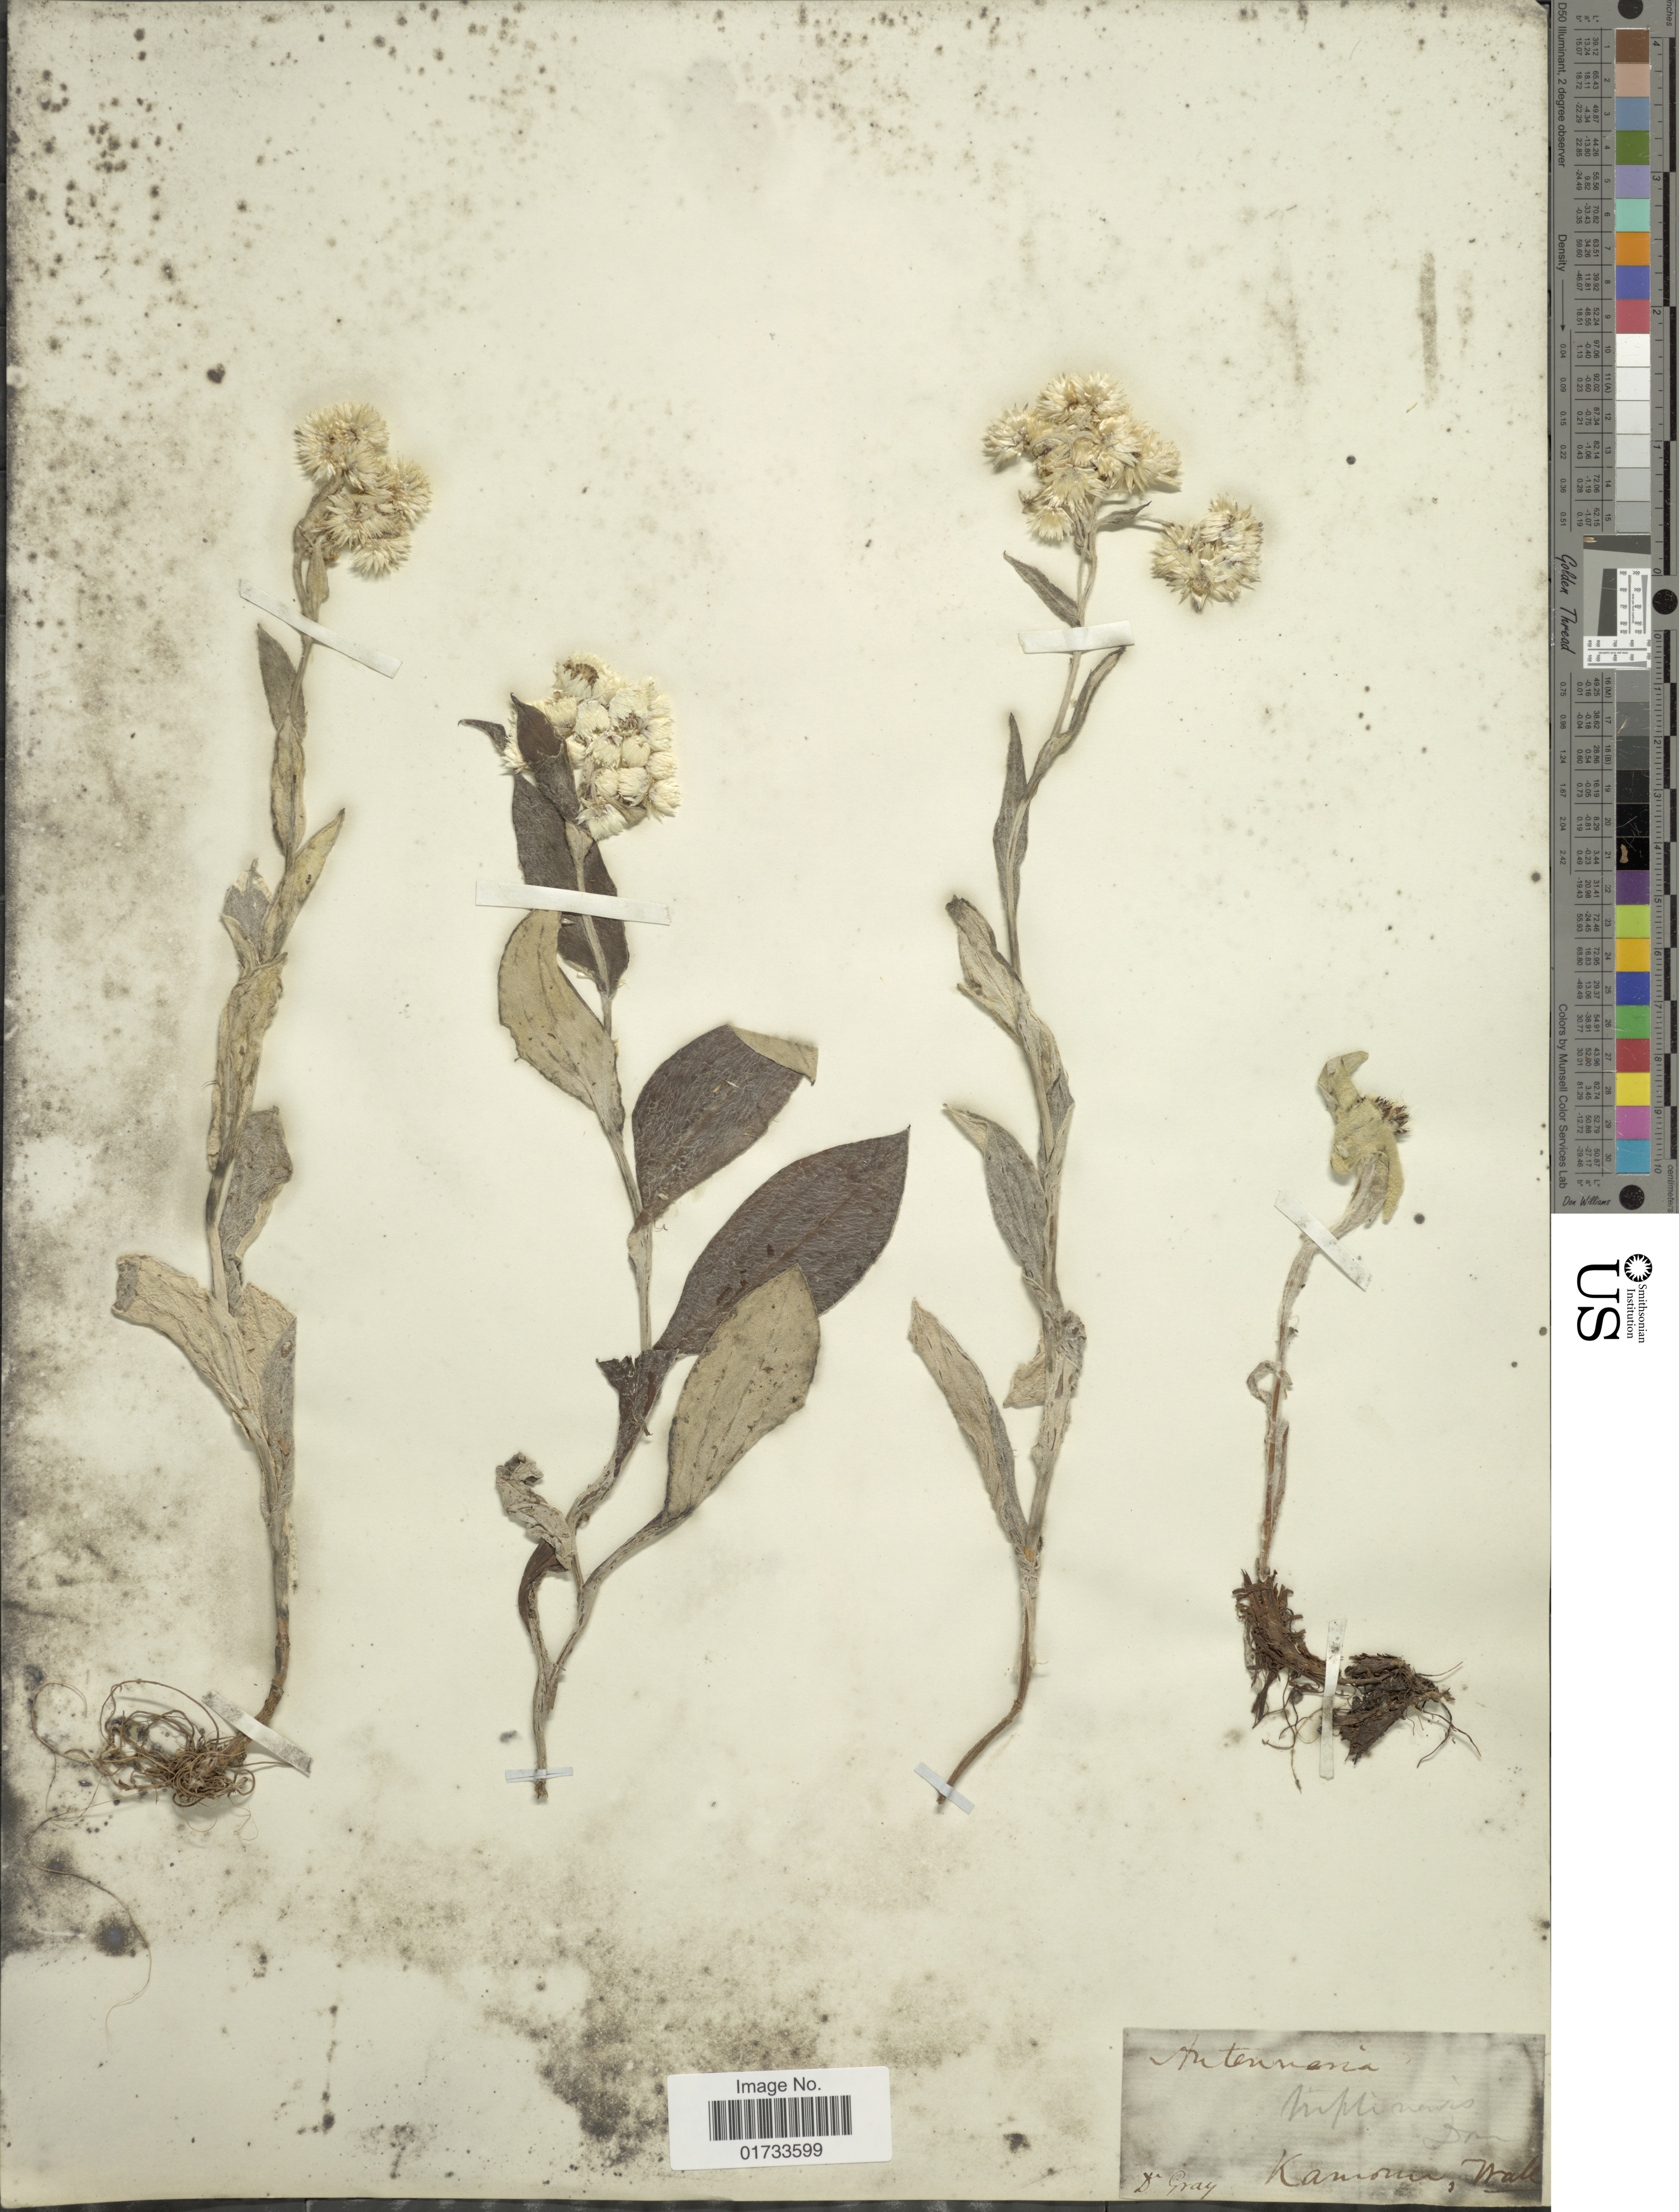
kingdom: Plantae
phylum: Tracheophyta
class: Magnoliopsida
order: Asterales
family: Asteraceae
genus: Antennaria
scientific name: Antennaria sp.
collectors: -- Gray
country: United Kingdom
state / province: Wales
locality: Kamroun, Wall